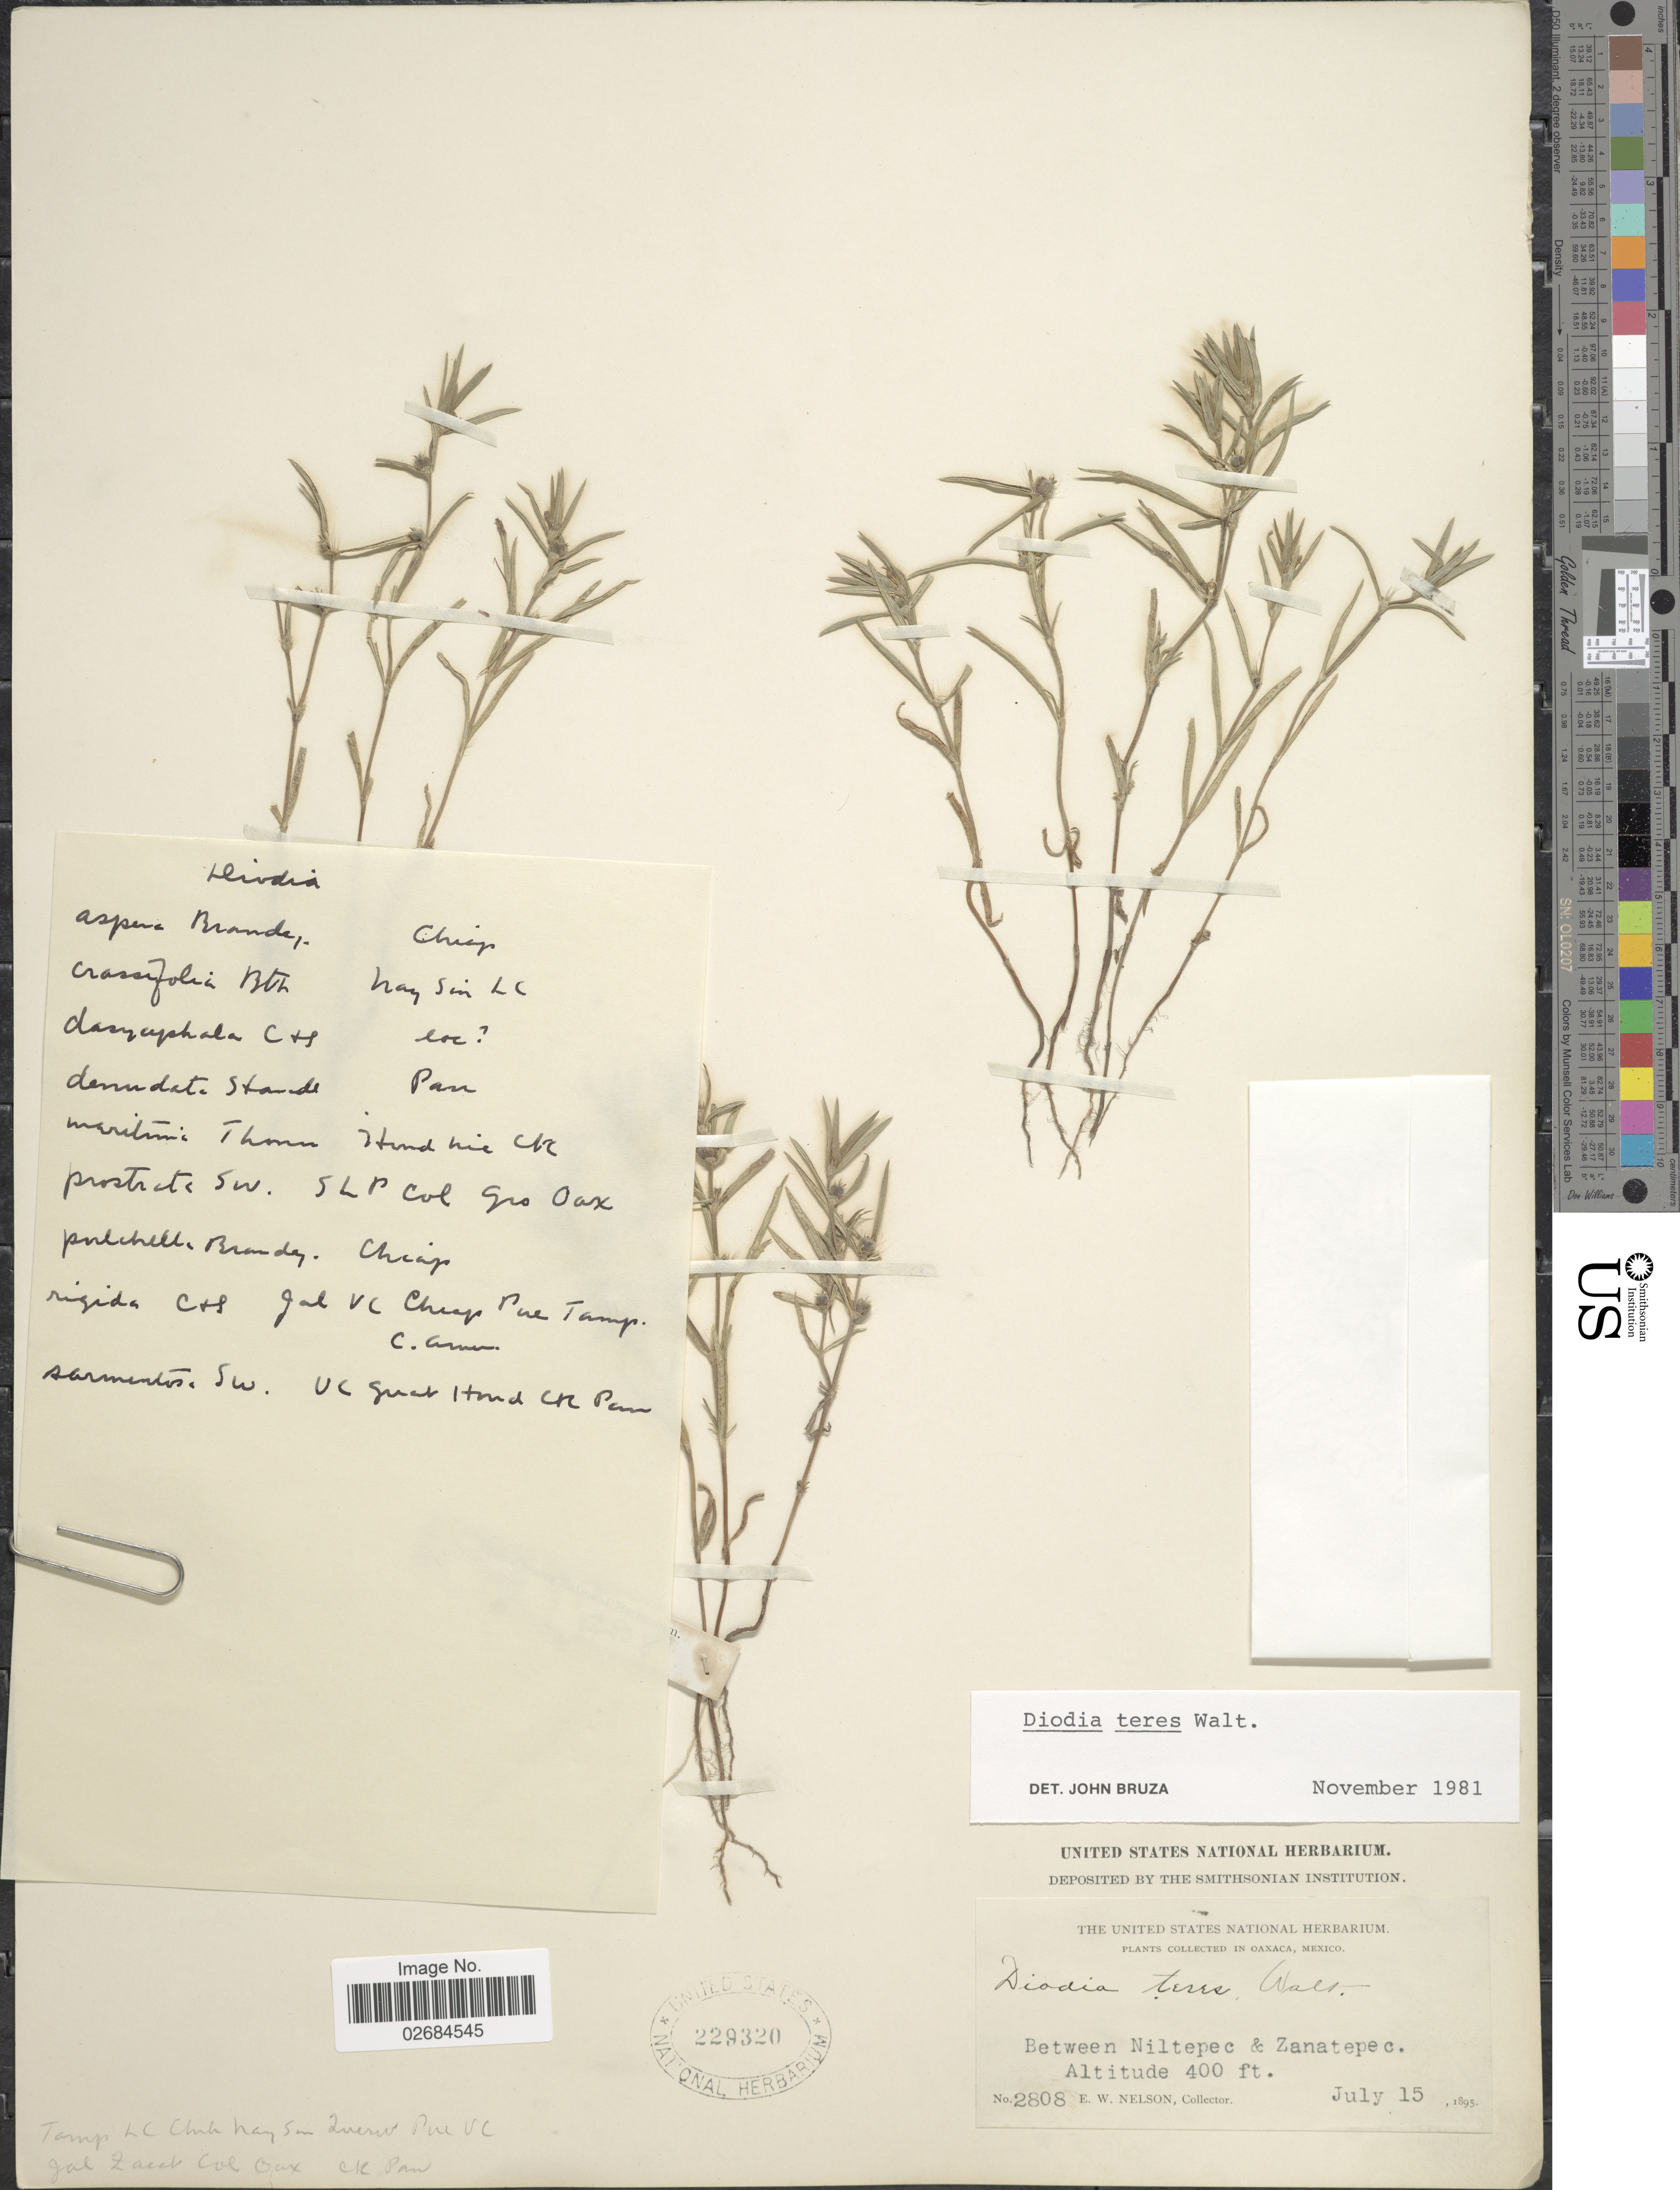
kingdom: Plantae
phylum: Tracheophyta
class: Magnoliopsida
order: Gentianales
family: Rubiaceae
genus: Diodia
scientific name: Diodia teres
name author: Walter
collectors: E. W. Nelson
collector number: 2808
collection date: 1895-07-15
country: Mexico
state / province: Oaxaca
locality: Between Niltepec & Zanatepec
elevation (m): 122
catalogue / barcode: US 229320